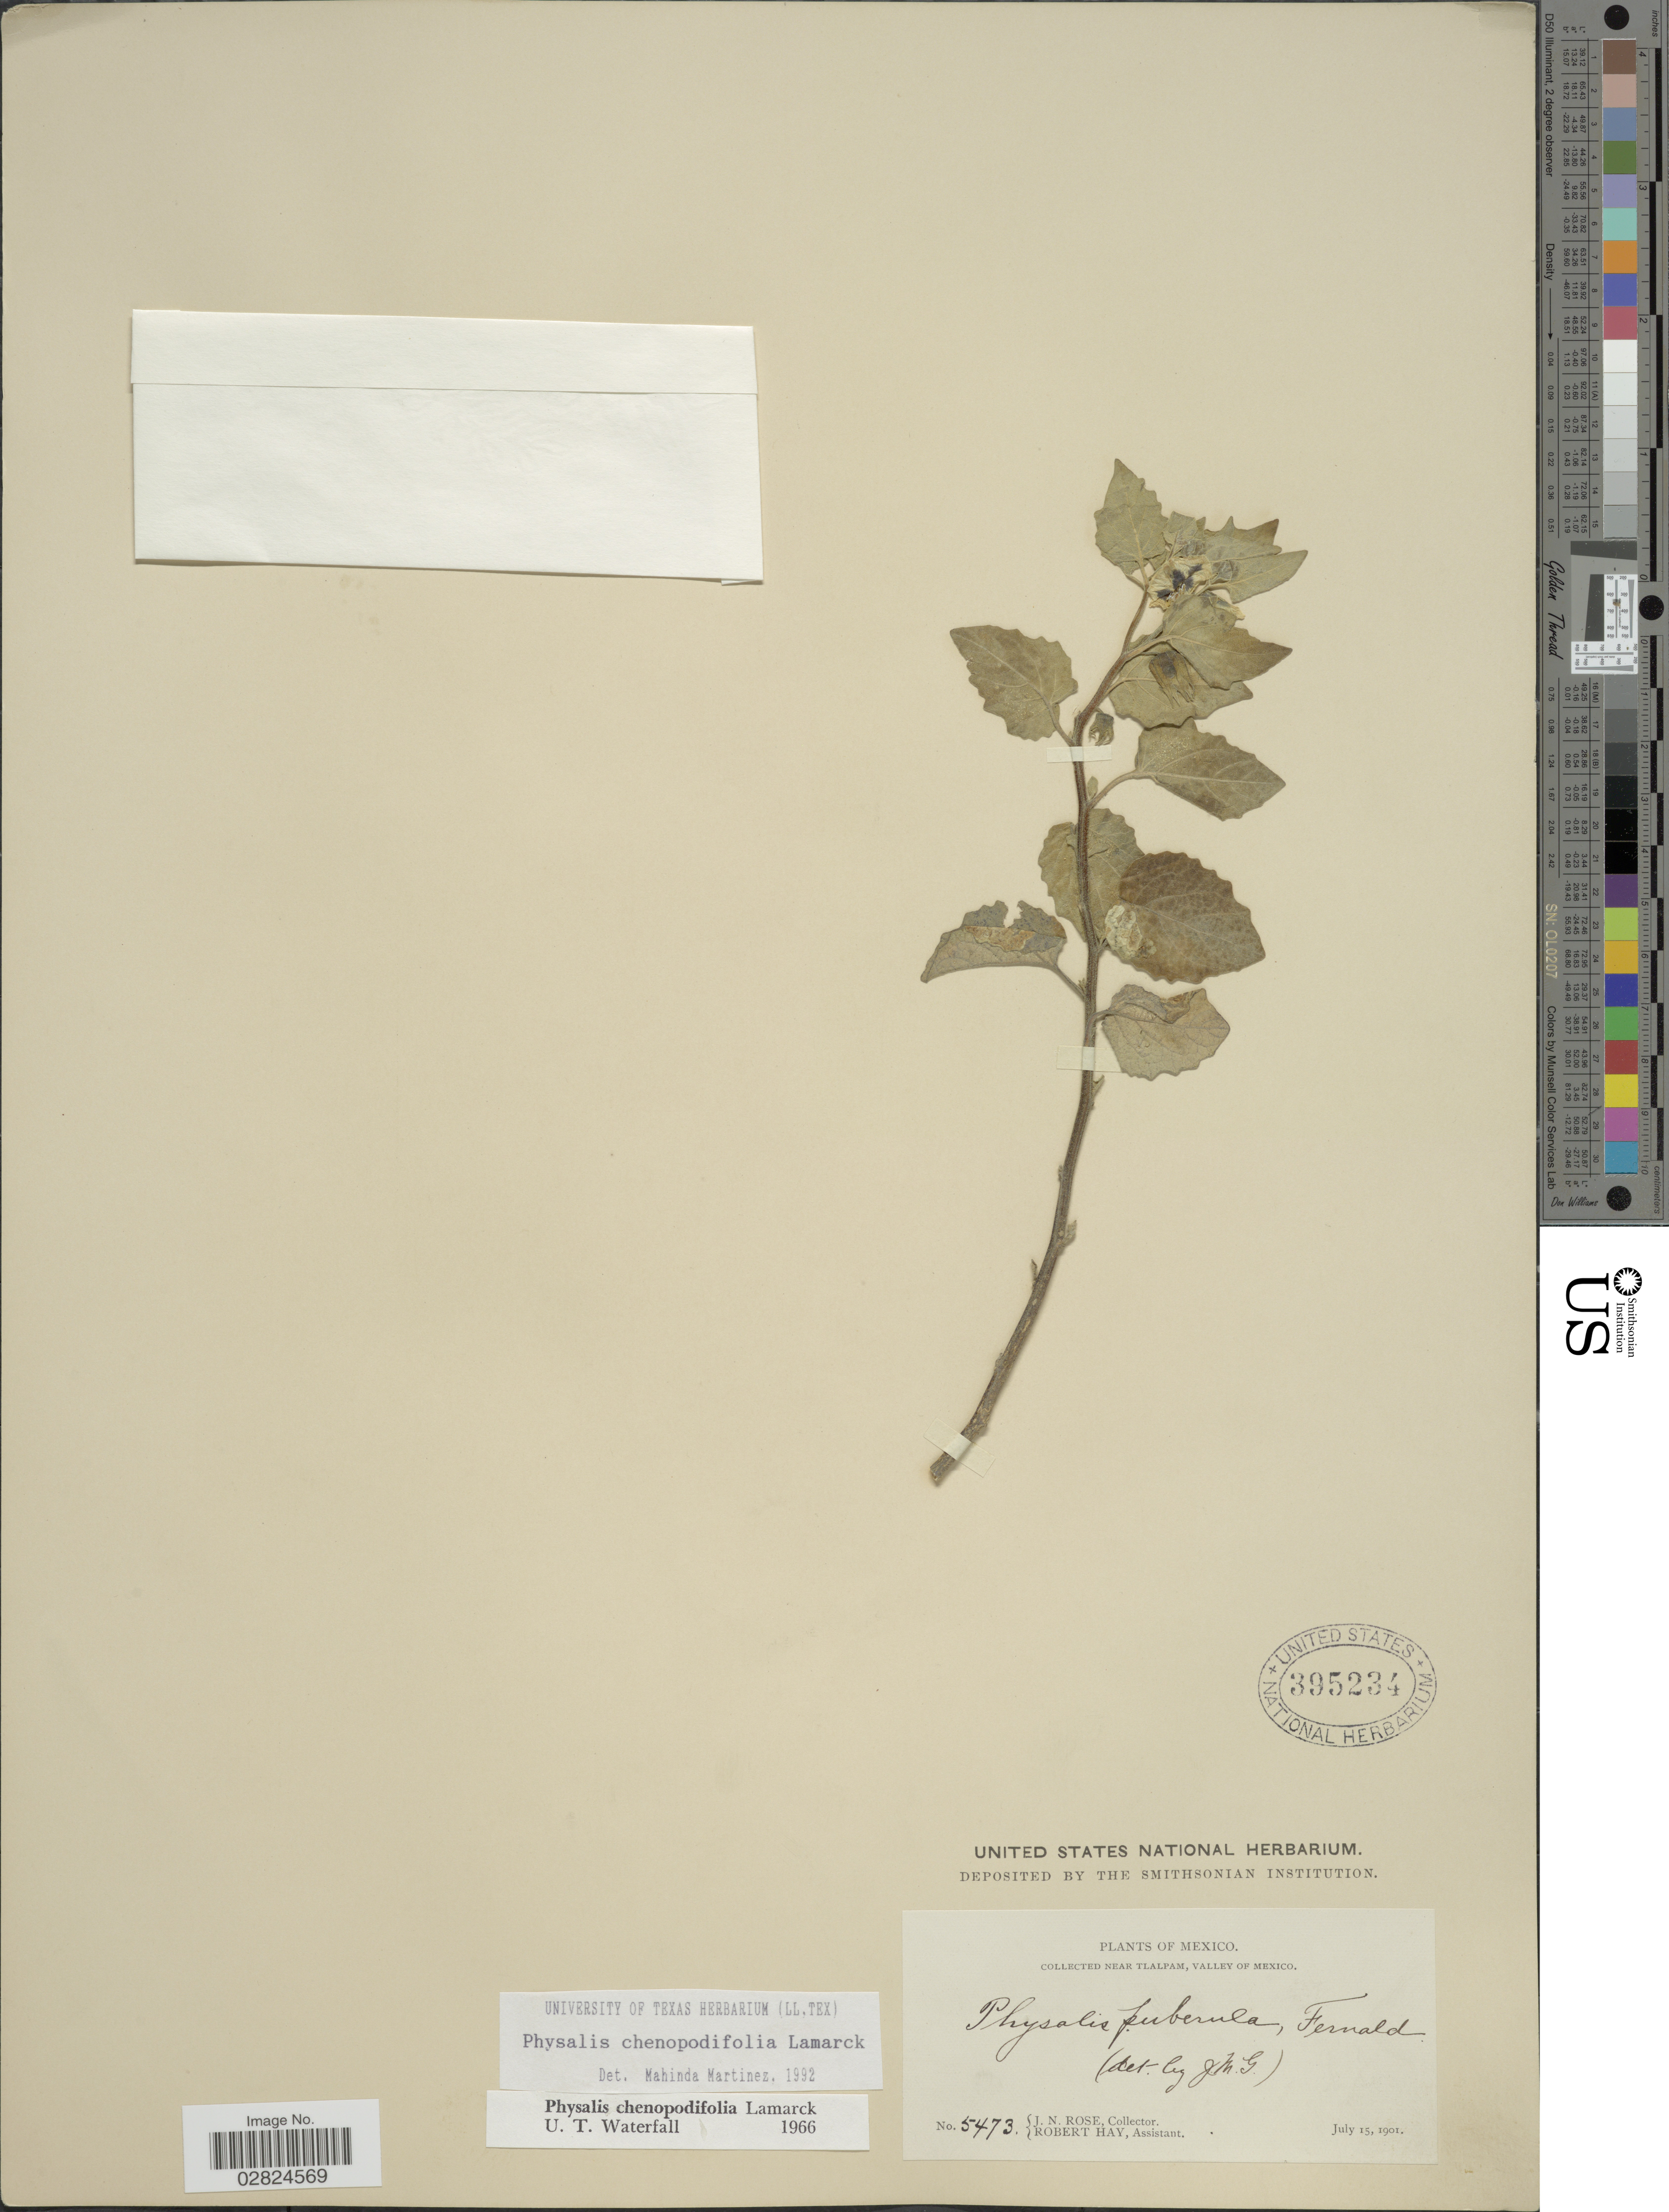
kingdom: Plantae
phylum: Tracheophyta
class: Magnoliopsida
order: Solanales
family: Solanaceae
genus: Physalis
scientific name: Physalis chenopodifolia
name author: Lam.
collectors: J. N. Rose & R. Hay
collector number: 5473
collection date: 1901-07-15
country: Mexico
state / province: México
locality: Near Tlalpam, Valley of Mexico.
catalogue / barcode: US 395234